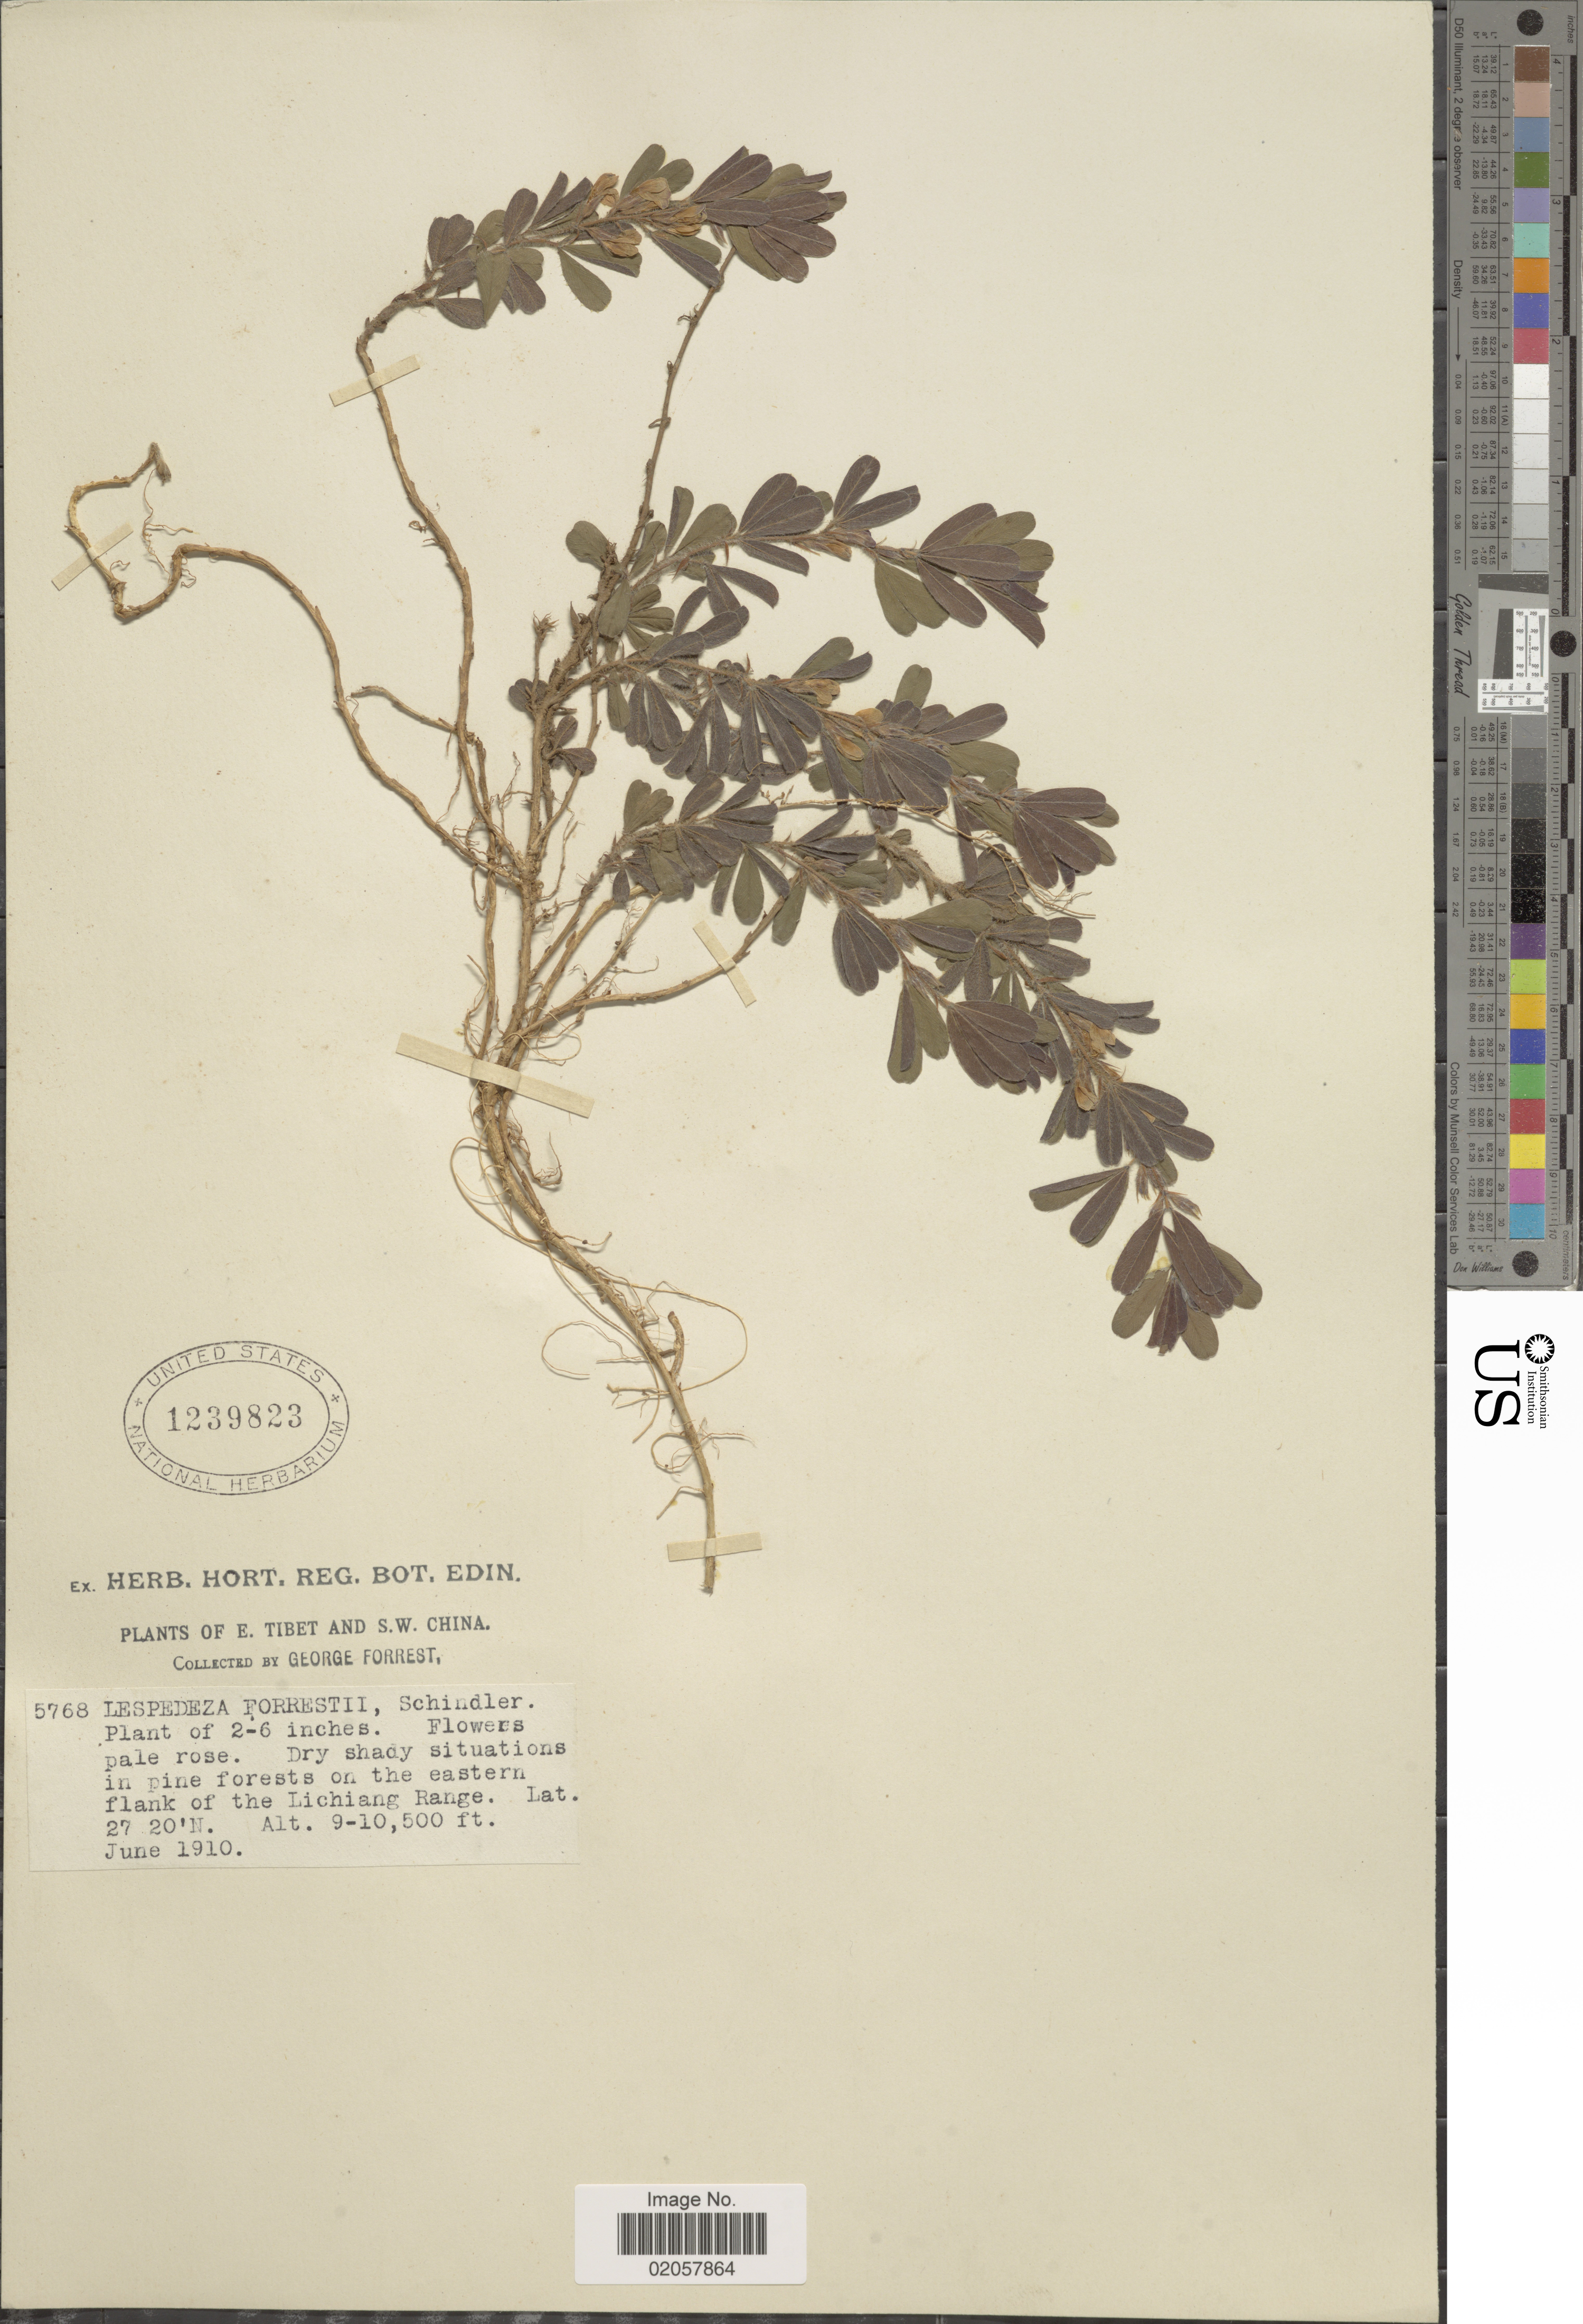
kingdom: Plantae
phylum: Tracheophyta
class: Magnoliopsida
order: Fabales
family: Fabaceae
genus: Lespedeza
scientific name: Lespedeza forrestii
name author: Schindl.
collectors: G. Forrest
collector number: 5768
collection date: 1910-06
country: China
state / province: Xizang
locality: E. Tibet and S.W. China, in pine forest on the eastern flank of the Lichiang Range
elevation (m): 2743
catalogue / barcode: US 1239823